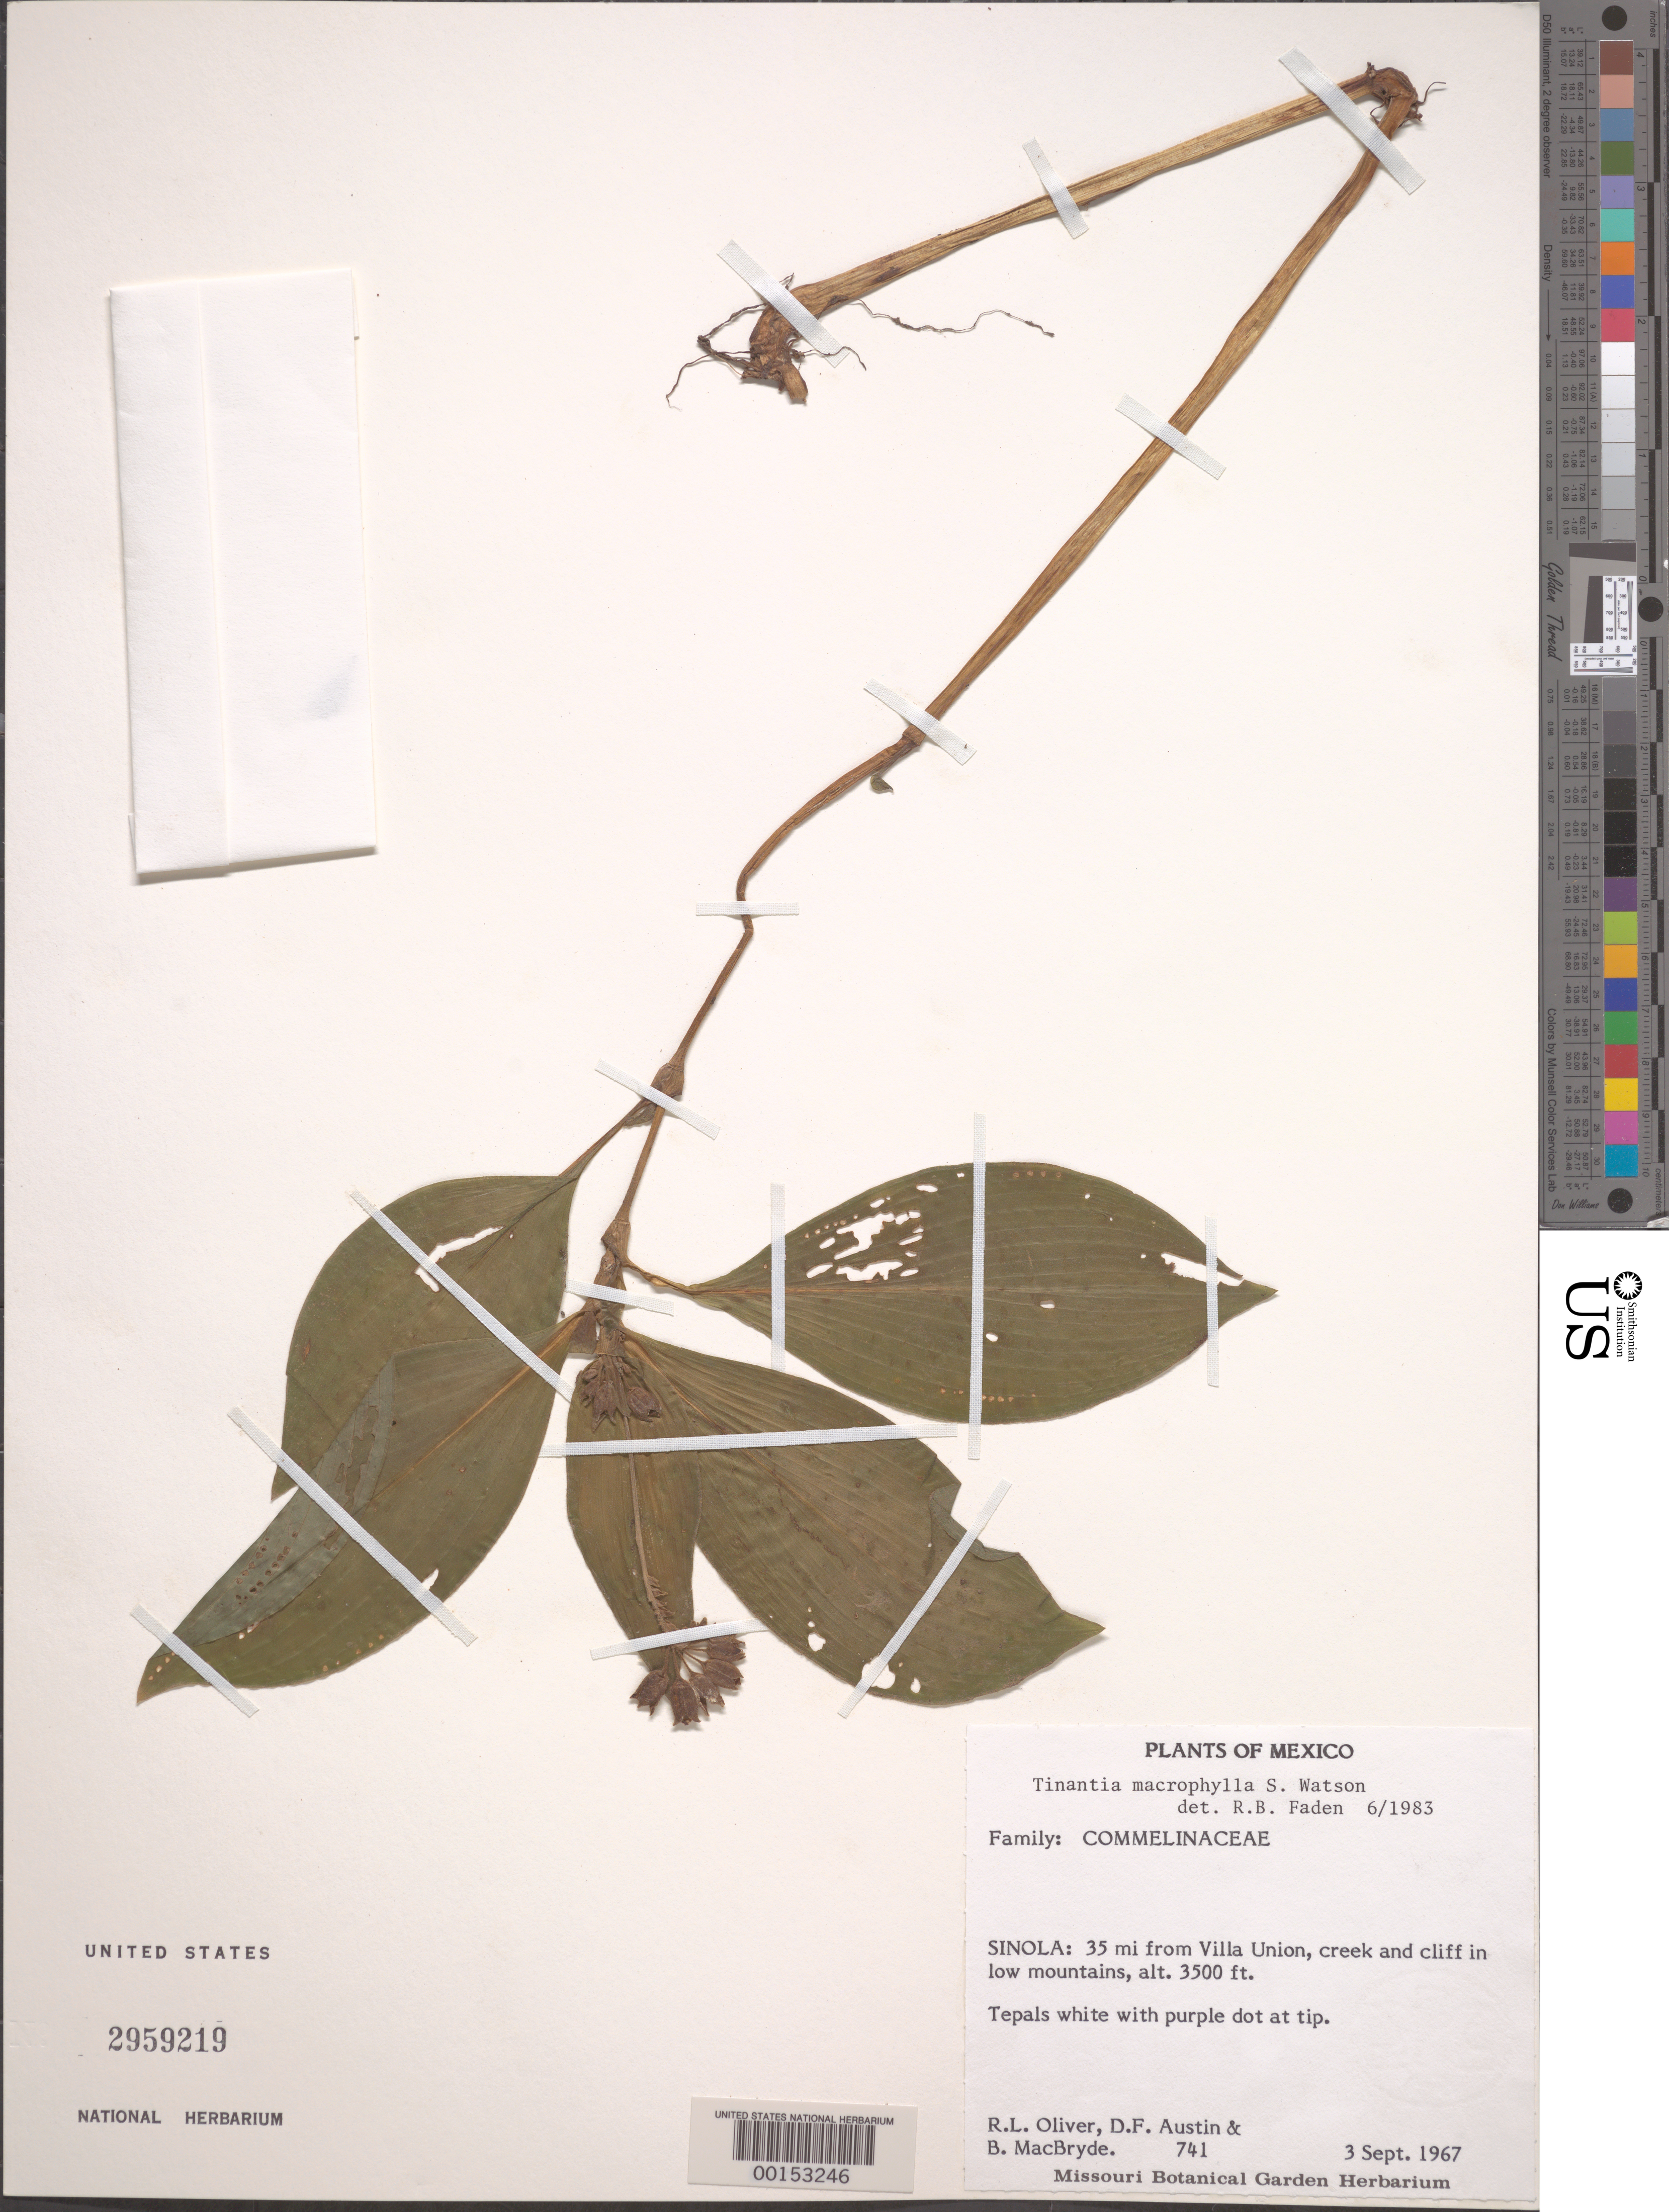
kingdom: Plantae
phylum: Tracheophyta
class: Liliopsida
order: Commelinales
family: Commelinaceae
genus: Tinantia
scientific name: Tinantia macrophylla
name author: S. Watson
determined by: Faden, Robert B., (US), Smithsonian Institution - National Museum of Natural History (UNITED STATES)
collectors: R. L. Oliver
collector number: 741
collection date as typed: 03 Sep 1967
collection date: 1967-09-03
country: Mexico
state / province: Sinaloa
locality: Near Villa Union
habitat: Creek and cliff; low mountains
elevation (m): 1068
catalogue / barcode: US 2959219